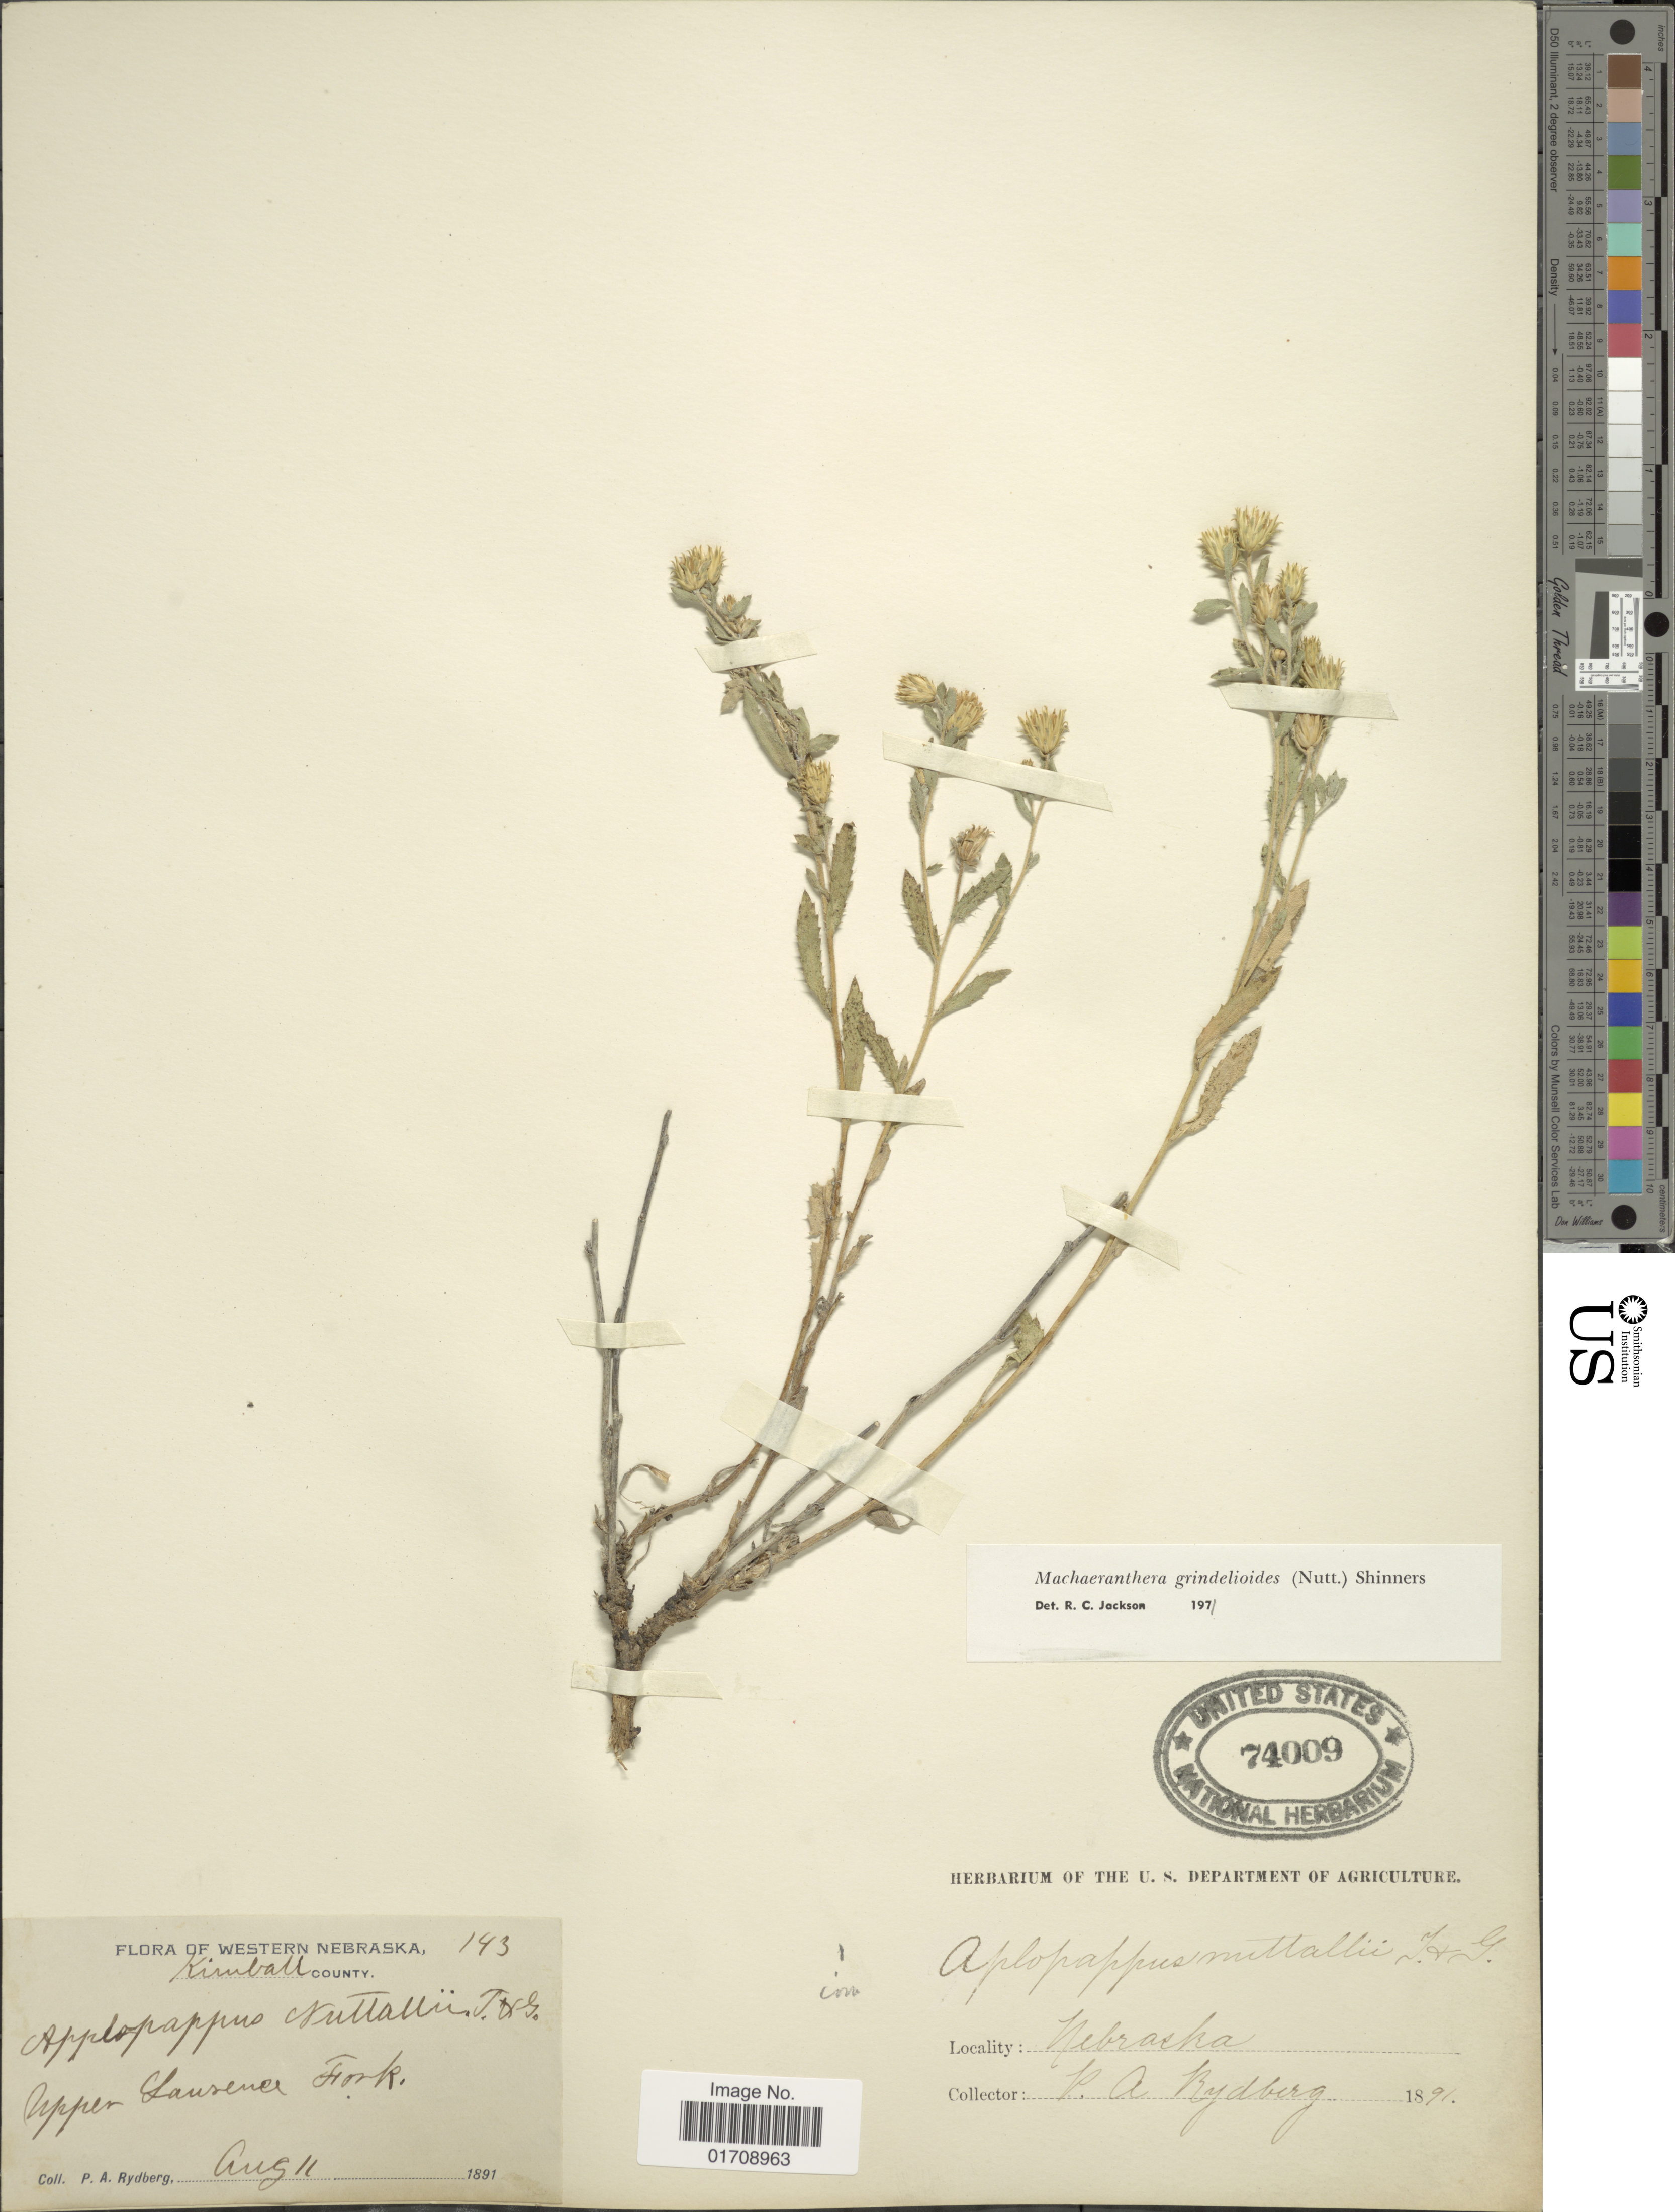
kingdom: Plantae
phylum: Tracheophyta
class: Magnoliopsida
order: Asterales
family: Asteraceae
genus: Machaeranthera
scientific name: Machaeranthera grindelioides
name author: (Nutt.) Shinners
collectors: P. A. Rydberg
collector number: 143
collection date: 1891-08-11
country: United States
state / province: Nebraska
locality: Western Nebraska, upper Lawrence Fork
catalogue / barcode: US 74009